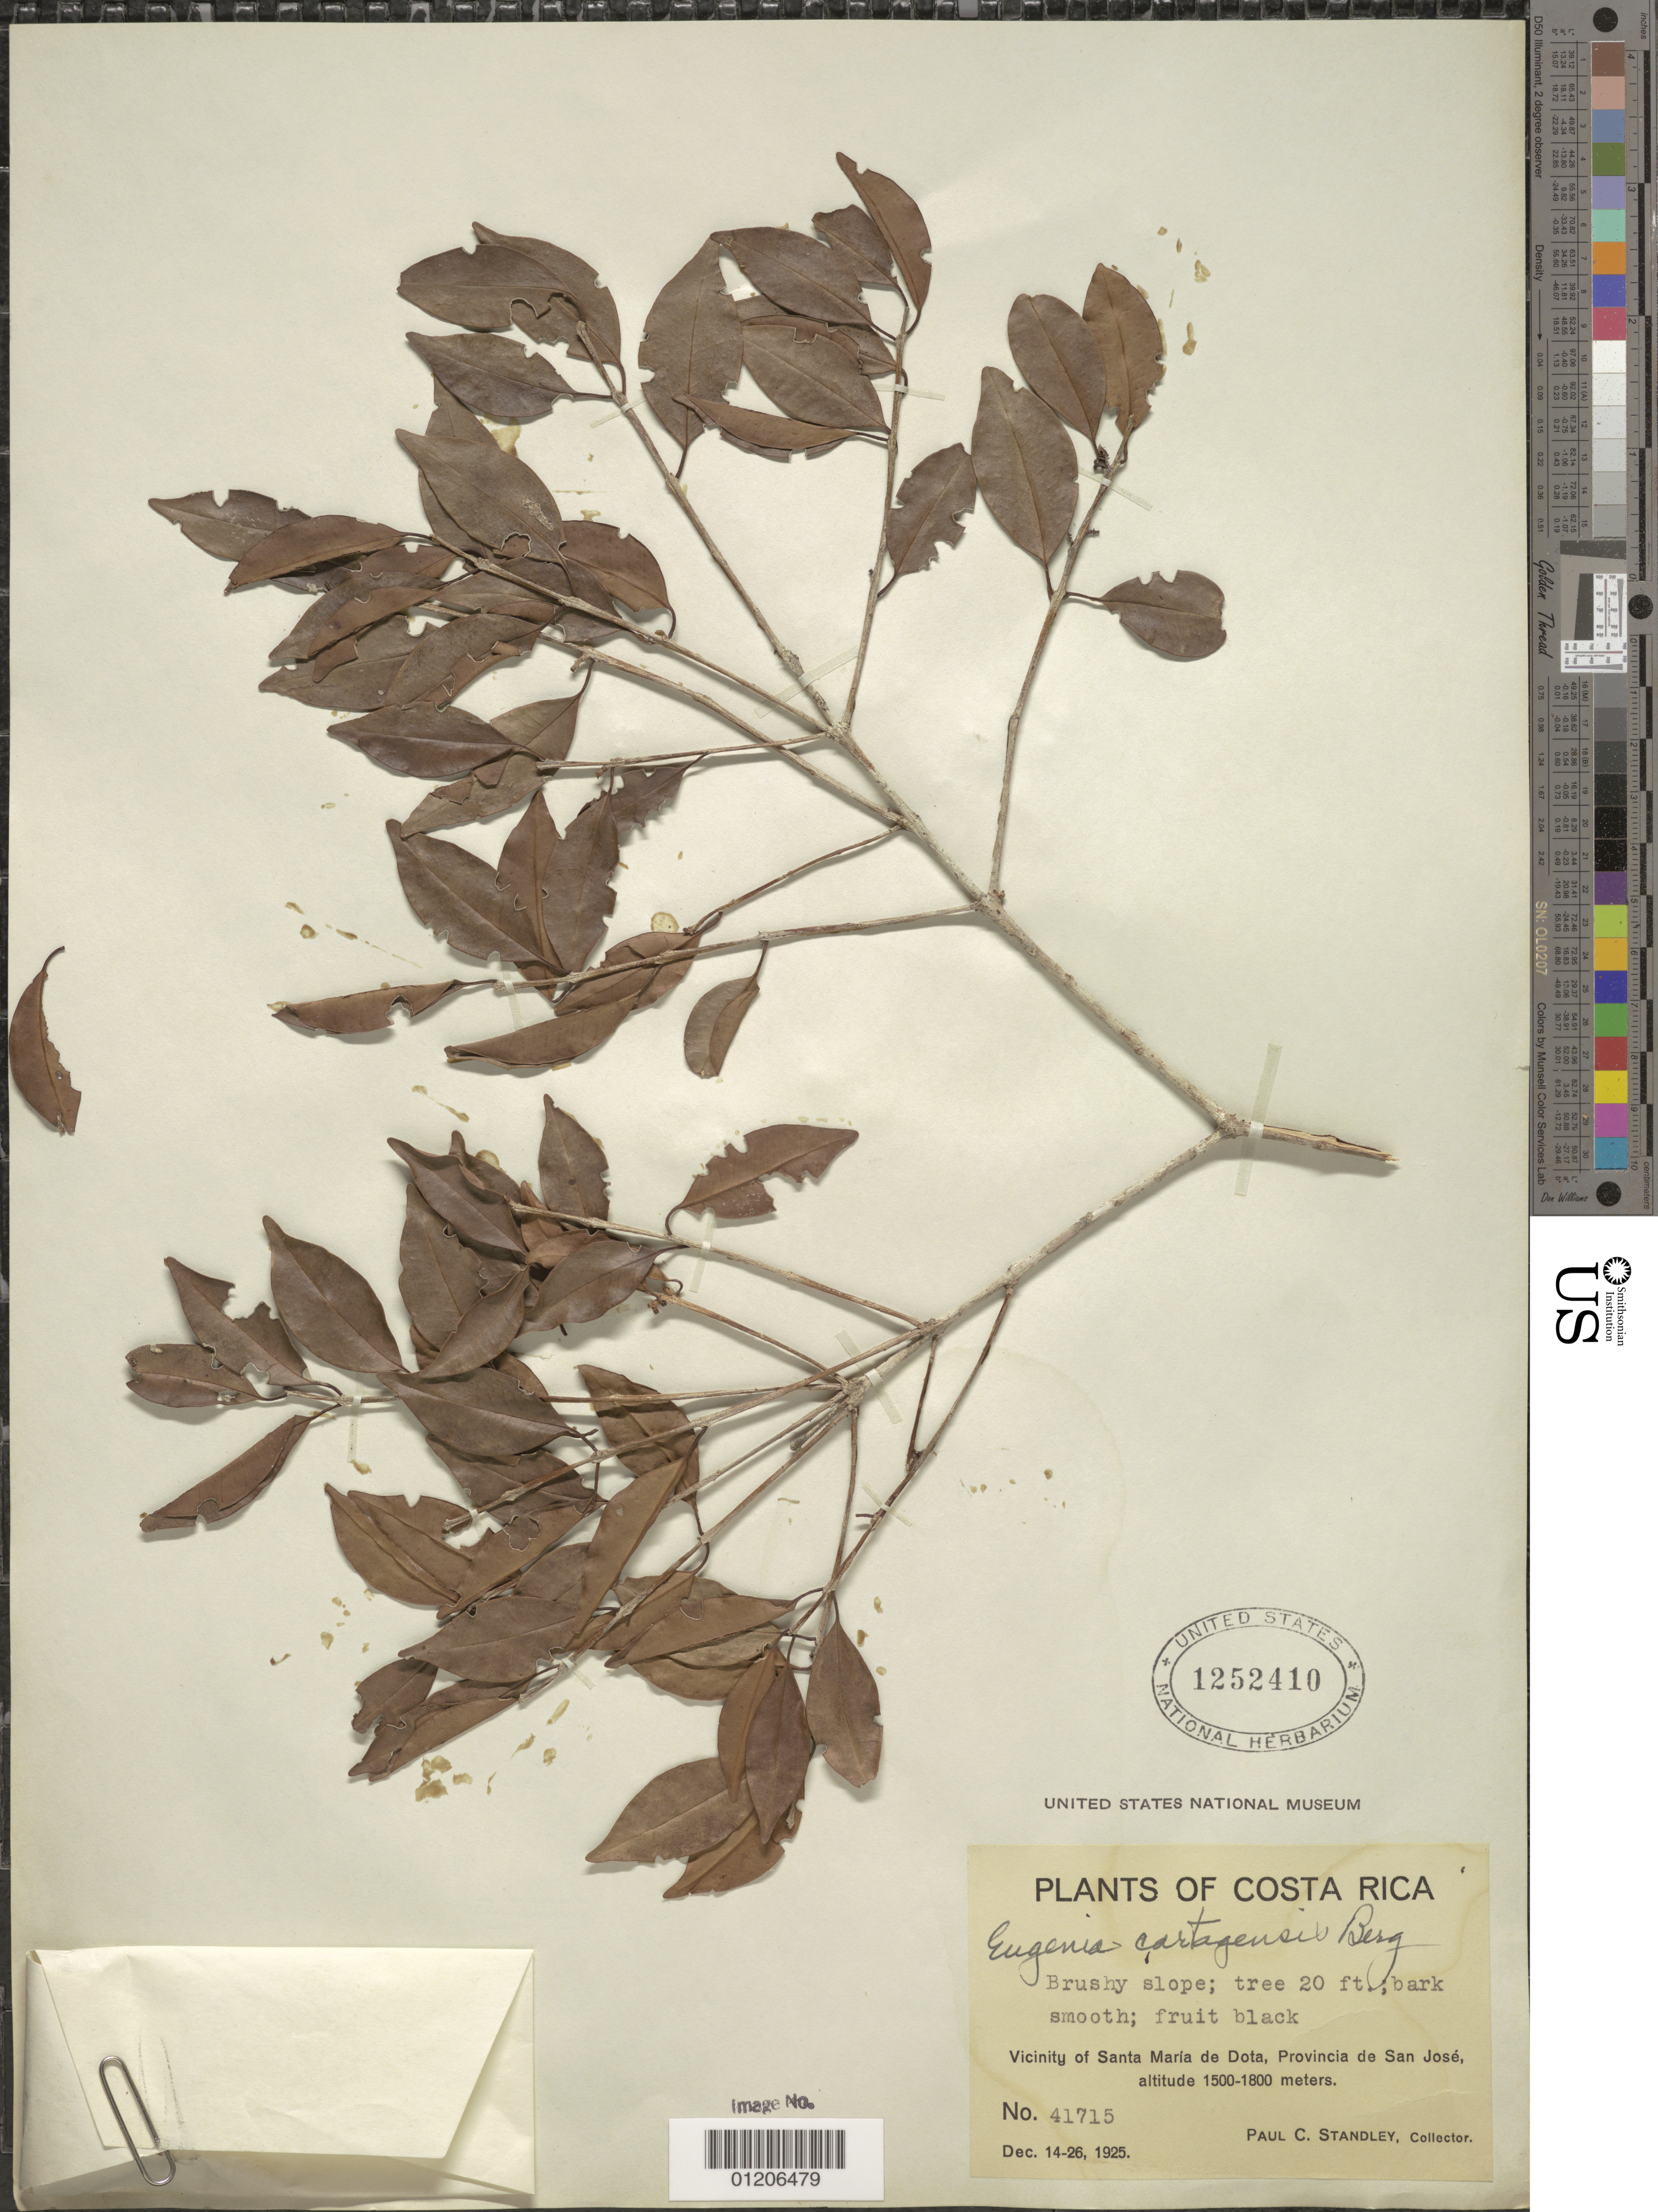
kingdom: Plantae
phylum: Tracheophyta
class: Magnoliopsida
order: Myrtales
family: Myrtaceae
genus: Eugenia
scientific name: Eugenia cartagensis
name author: O. Berg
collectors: P. C. Standley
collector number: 41715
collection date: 1925-12-14/1925-12-26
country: Costa Rica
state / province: San José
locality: Vicinity of Santa Maria de Dota.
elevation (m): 1500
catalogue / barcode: US 1252410